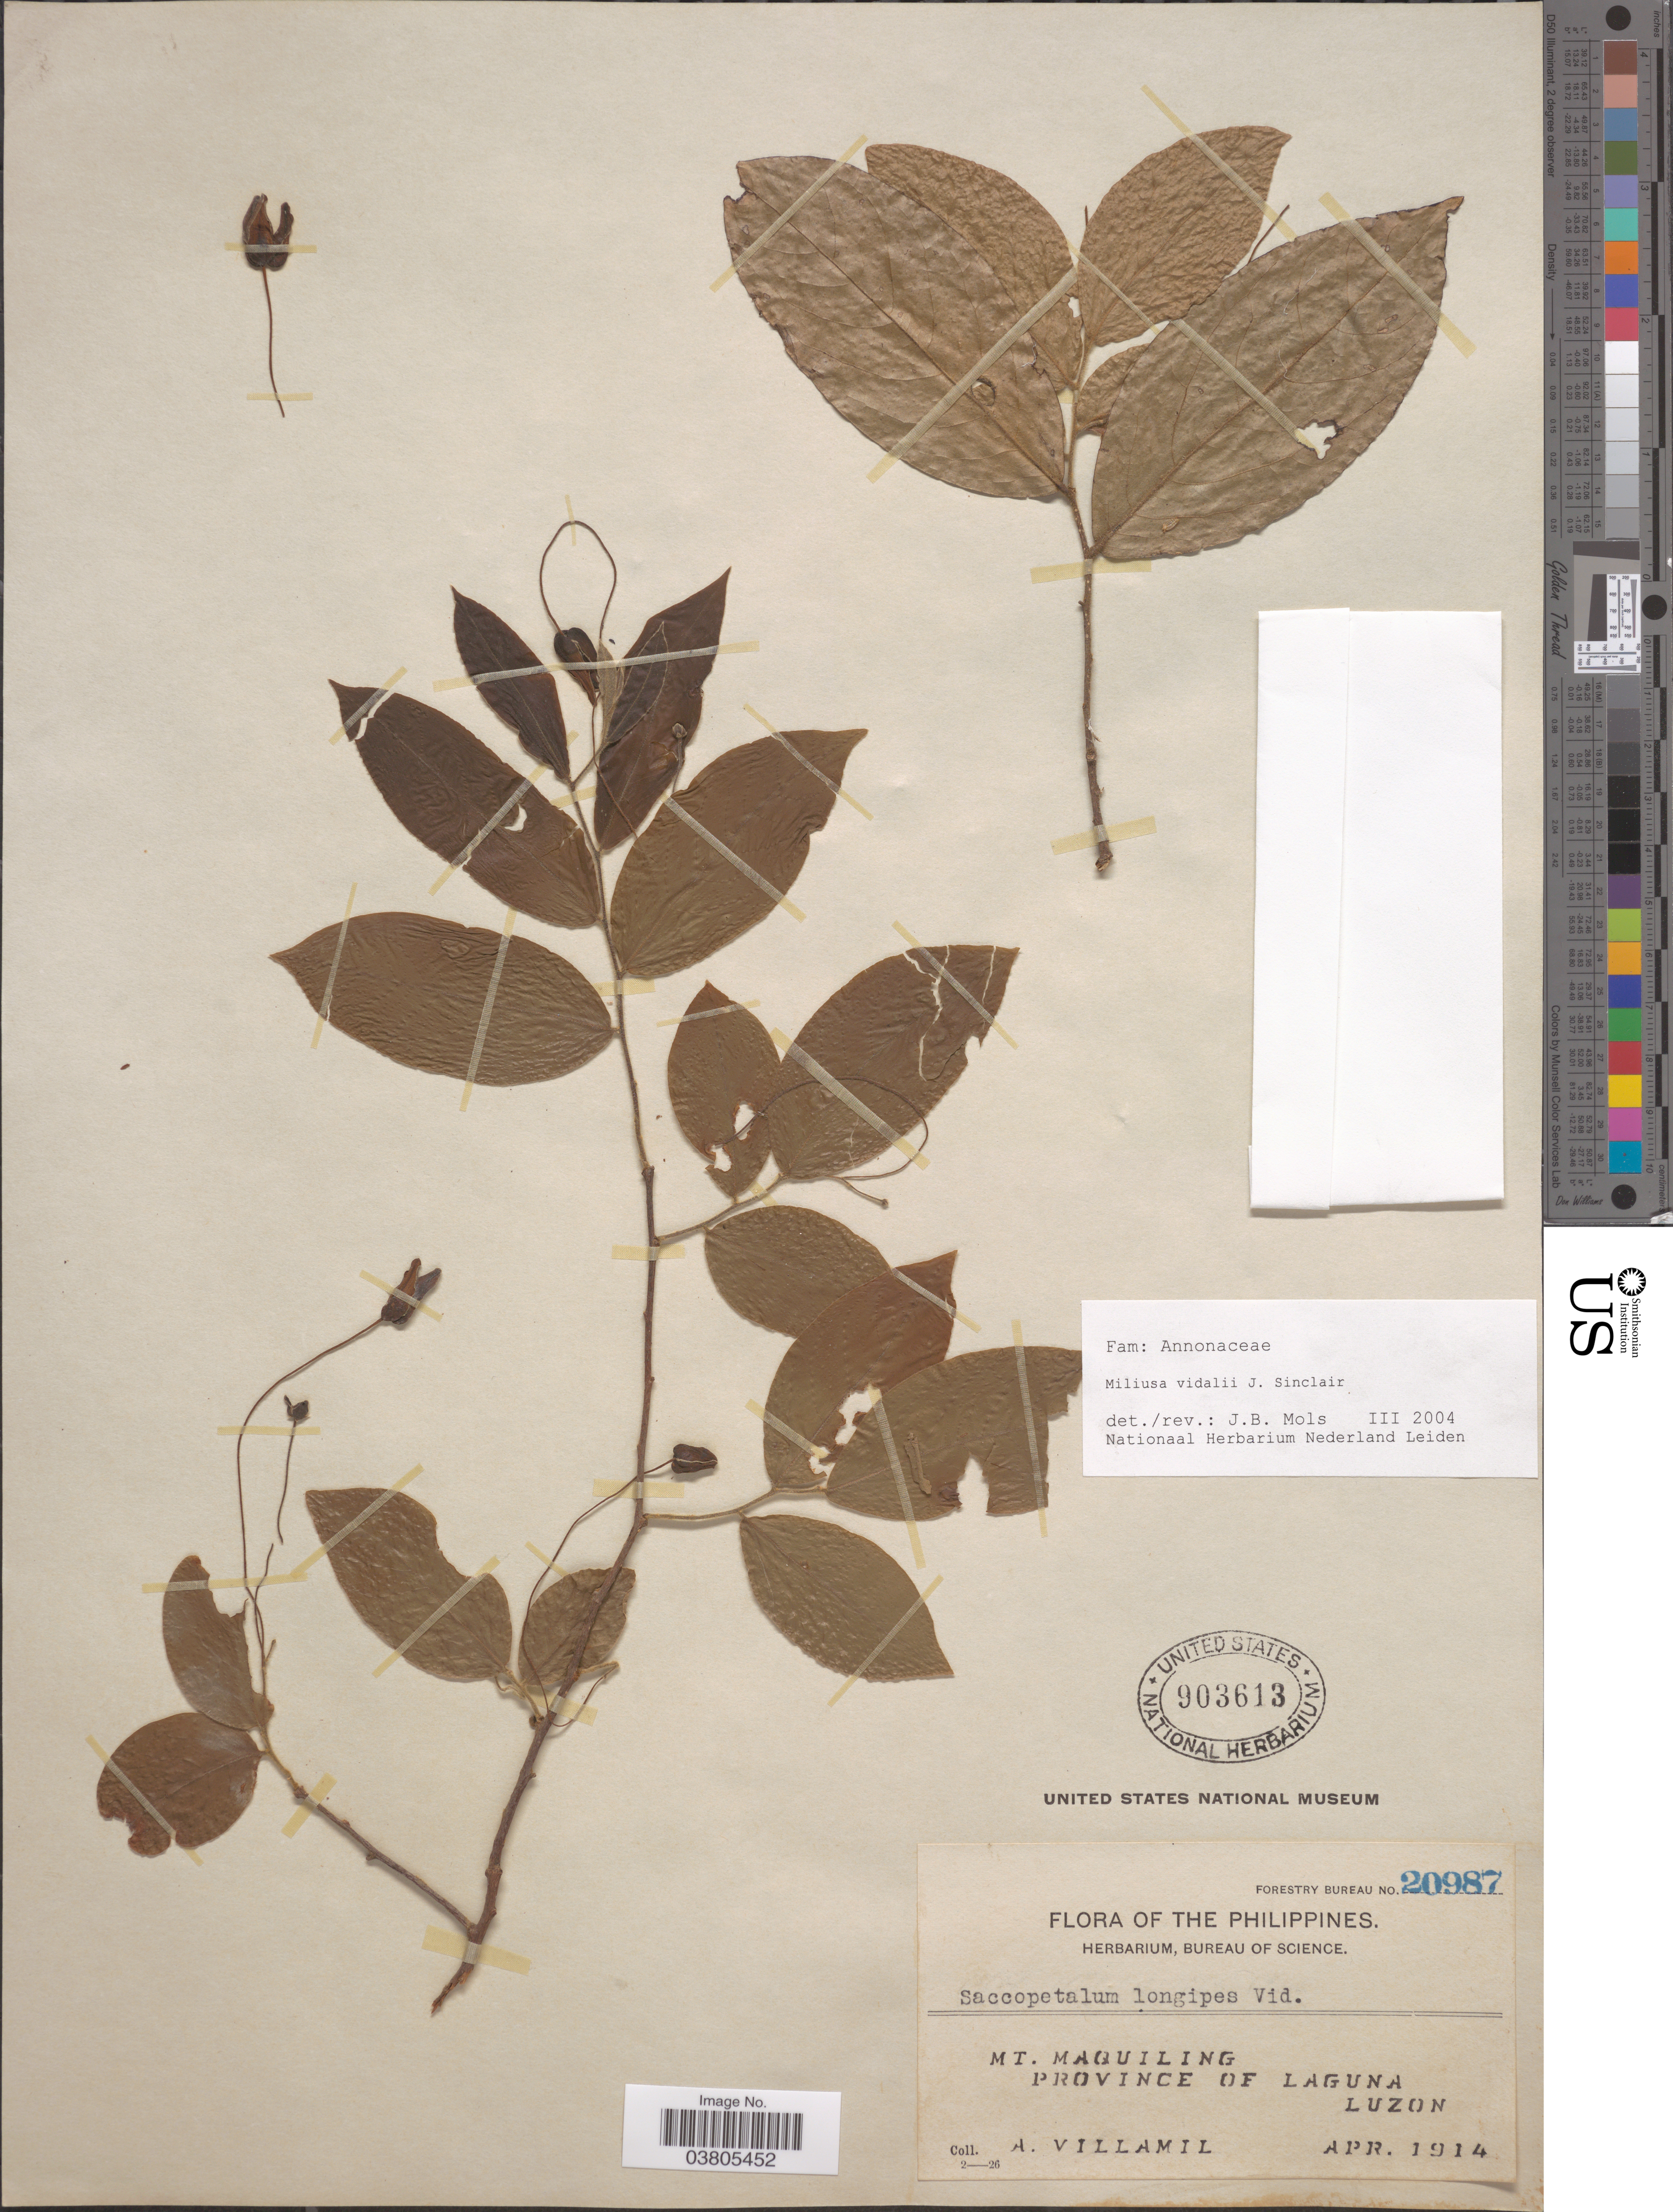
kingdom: Plantae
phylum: Tracheophyta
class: Magnoliopsida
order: Magnoliales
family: Annonaceae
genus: Miliusa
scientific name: Miliusa vidalii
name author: J. Sincl.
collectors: A. Villamil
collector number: Forestry Bureau 20987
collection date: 1914-04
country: Philippines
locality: Mt. Maquiling, Province of Laguna, Luzon.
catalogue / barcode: US 903613